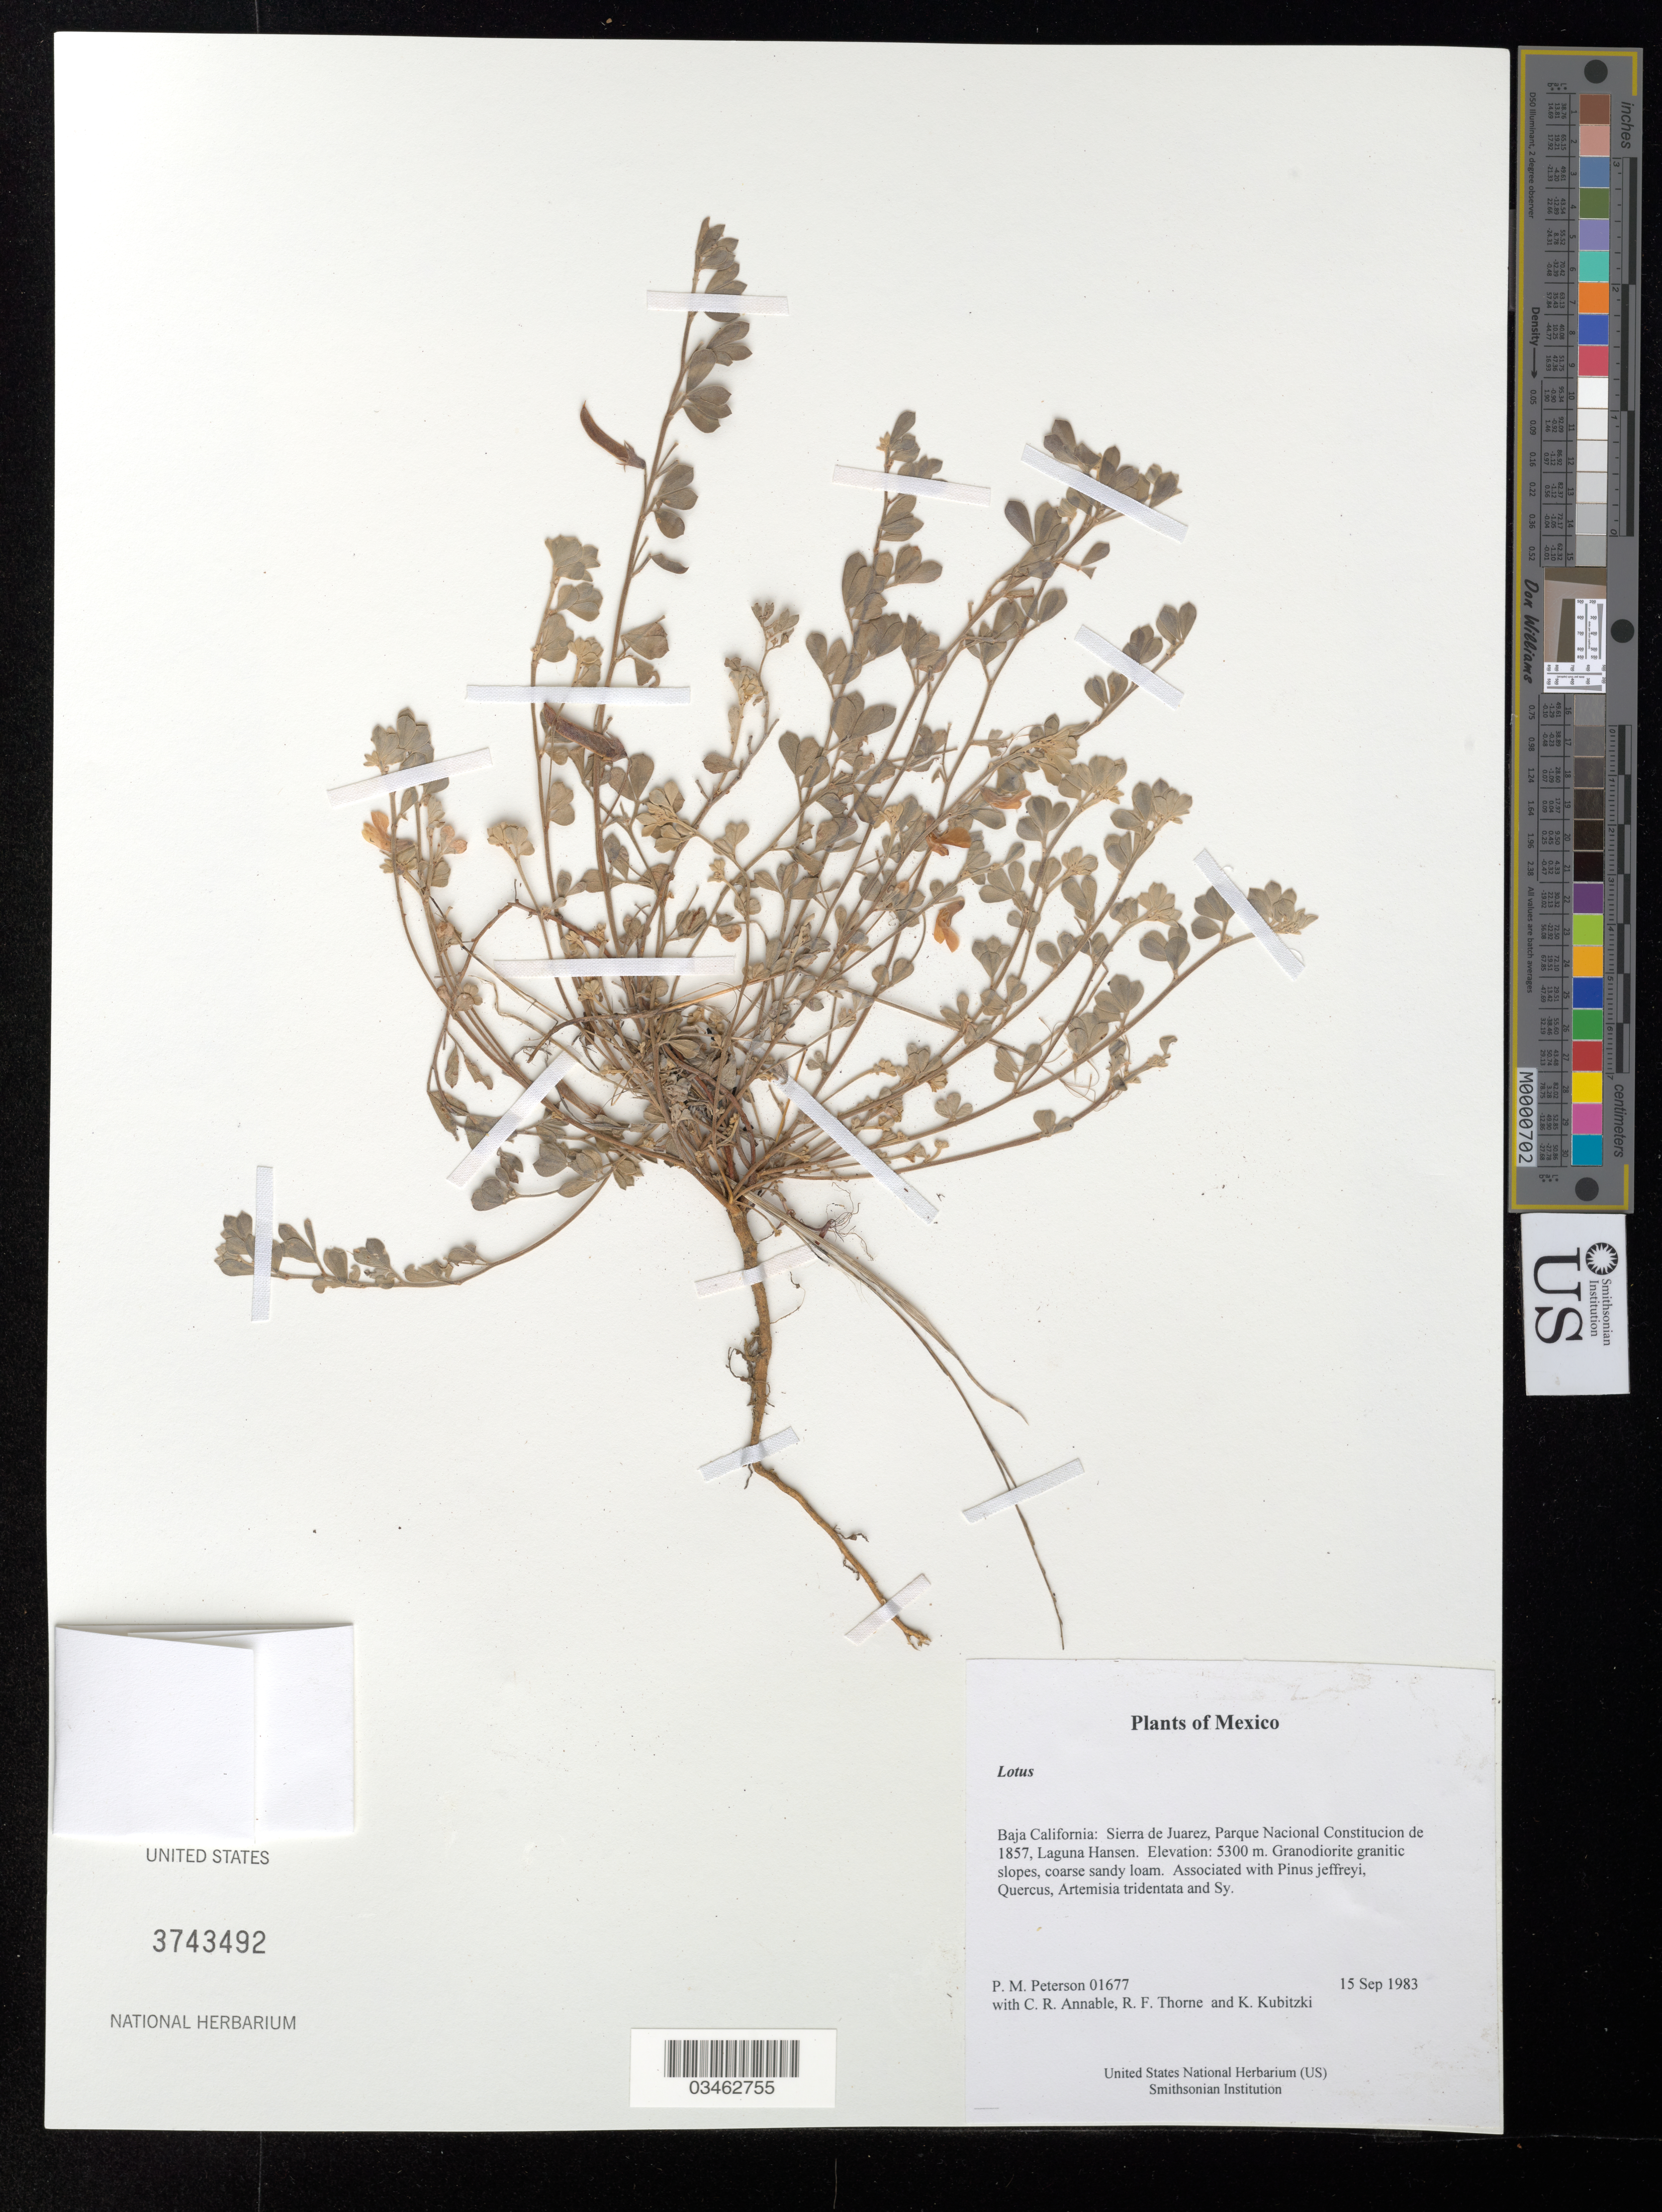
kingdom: Plantae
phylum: Tracheophyta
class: Magnoliopsida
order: Fabales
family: Fabaceae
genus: Lotus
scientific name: Lotus sp.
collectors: P. M. Peterson, C. R. Annable, R. F. Thorne & K. Kubitzki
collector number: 01677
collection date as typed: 15 Sep 1983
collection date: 1983-09-15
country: Mexico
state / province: Baja California Norte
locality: Sierra de Juarez, Parque Nacional Constitucion de 1857, Laguna Hansen.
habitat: Granodiorite granitic slopes, coarse sandy loam. Associated with Pinus jeffreyi, Quercus, Artemisia tridentata and Sy.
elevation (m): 5300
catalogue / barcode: US 3743492